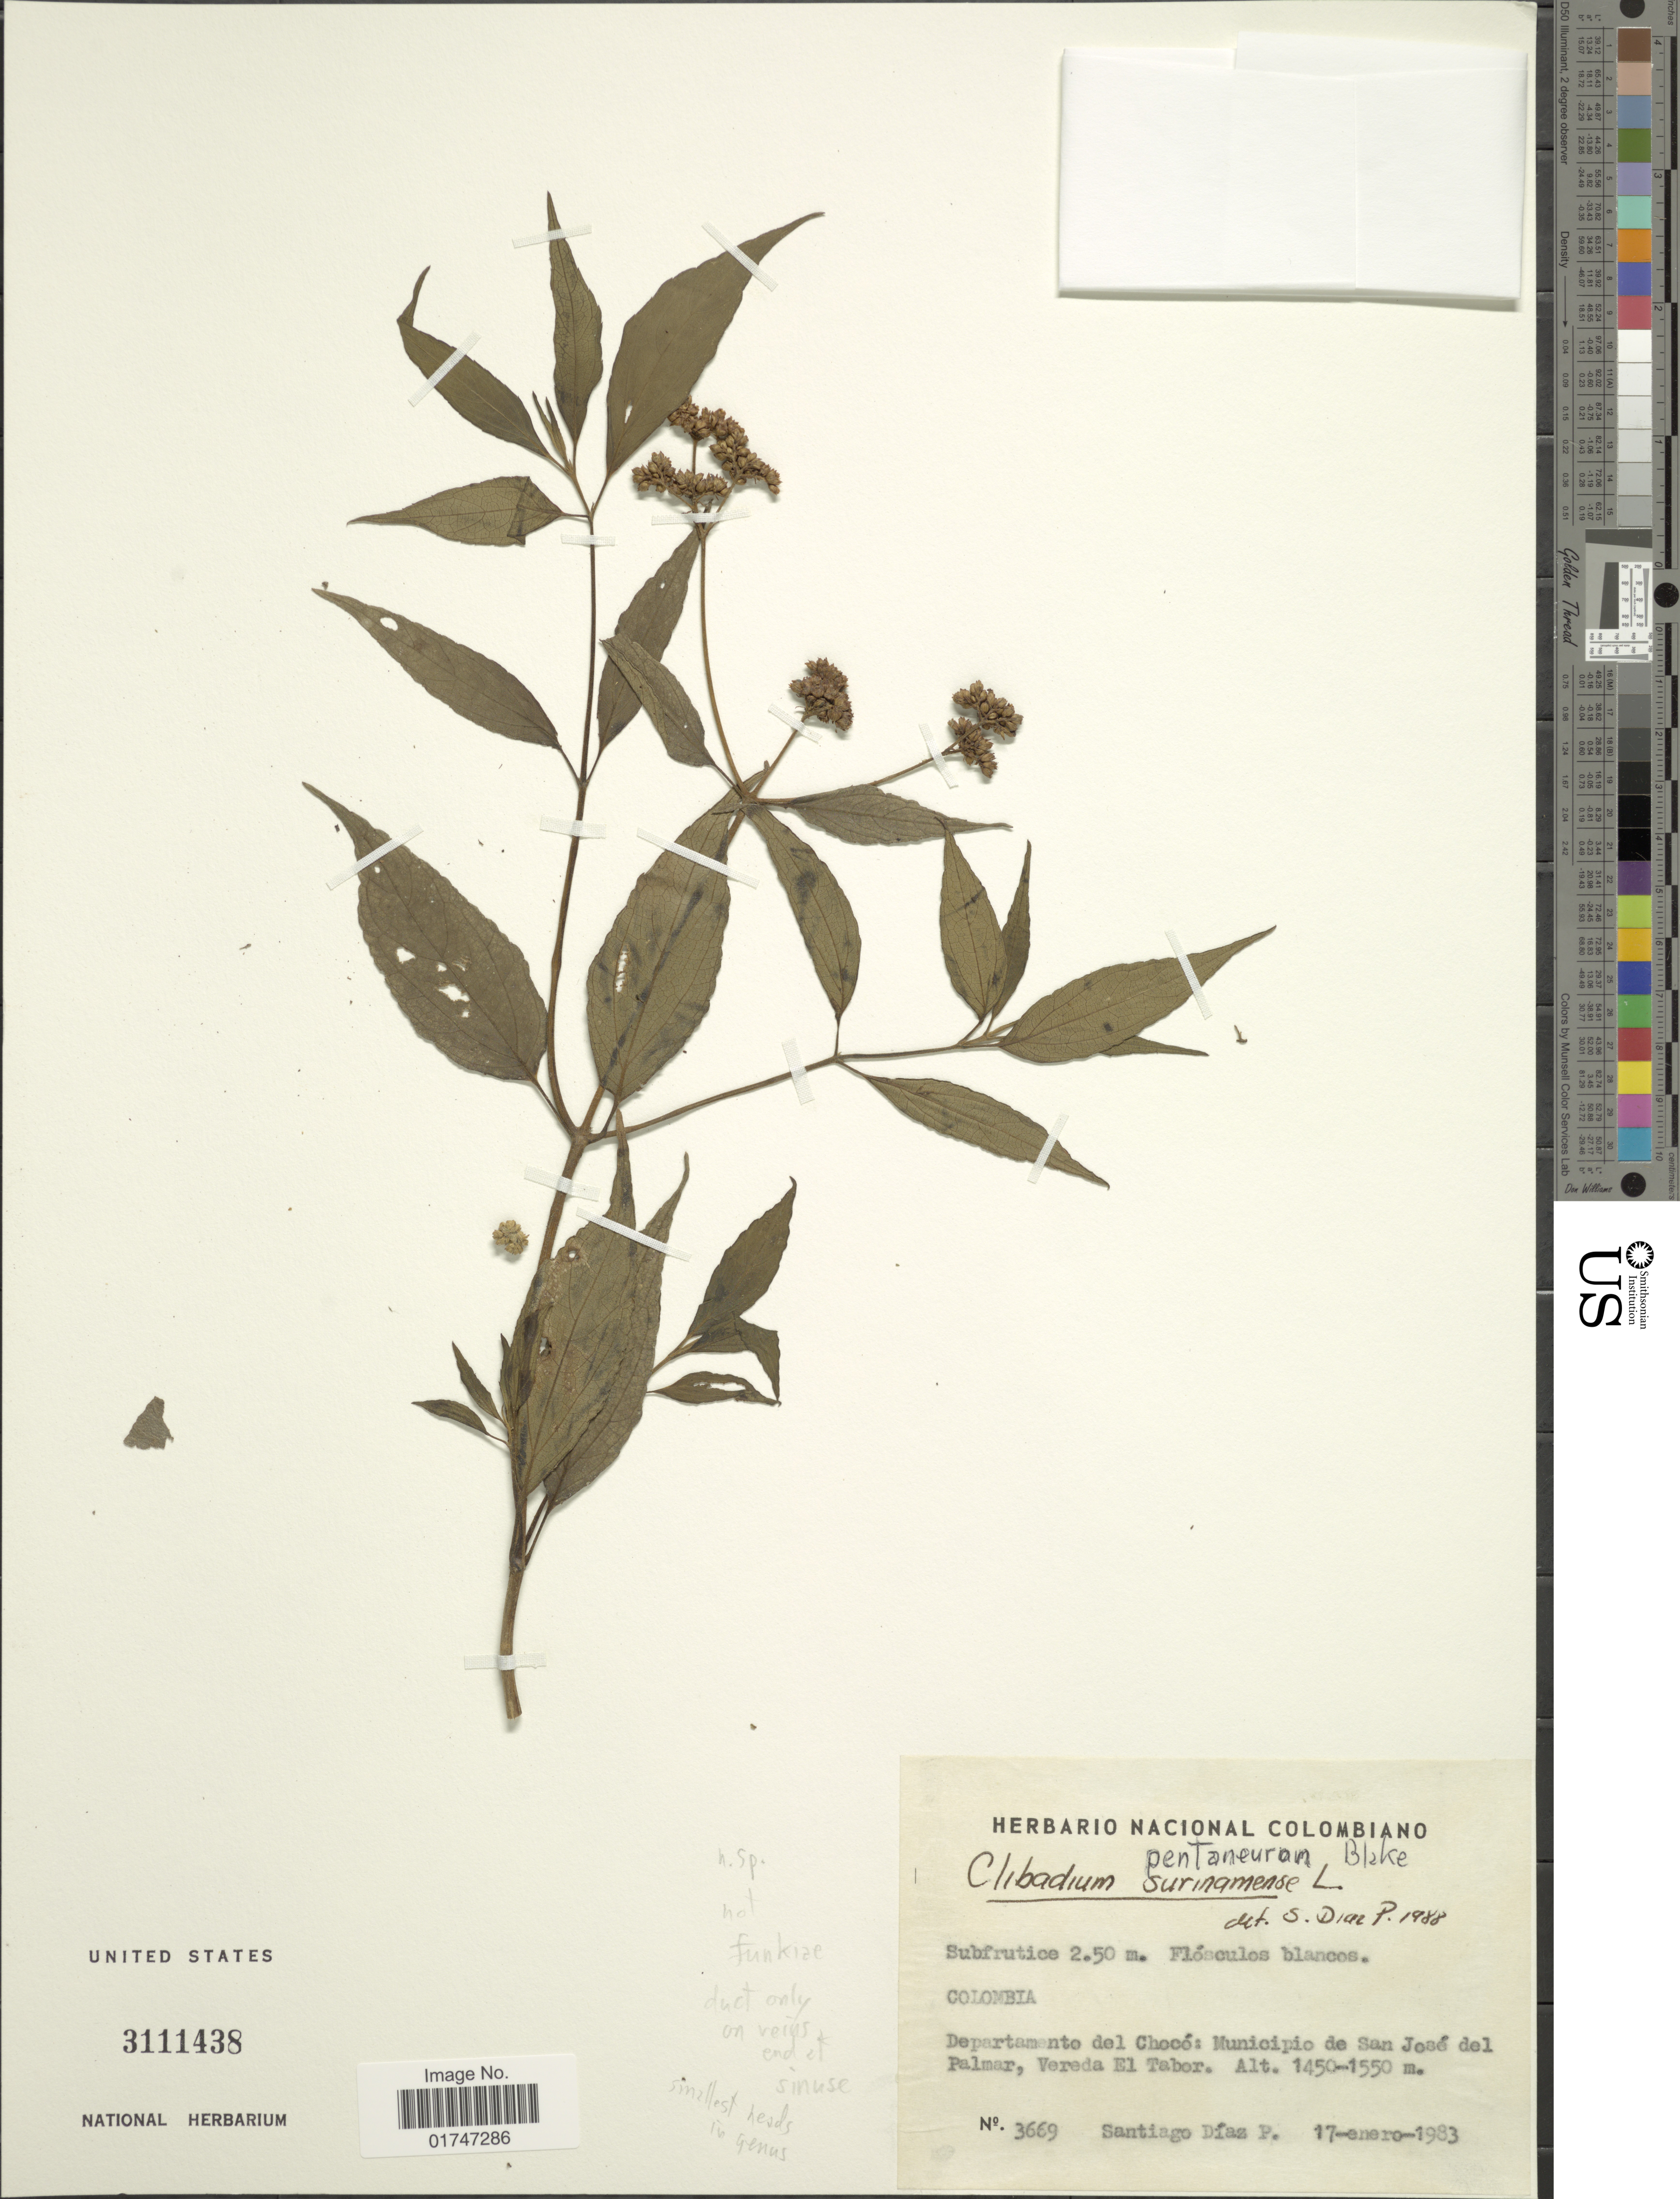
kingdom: Plantae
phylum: Tracheophyta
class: Magnoliopsida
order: Asterales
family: Asteraceae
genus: Clibadium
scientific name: Clibadium sp.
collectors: S. Díaz Píedrahíta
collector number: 3669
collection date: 1983-01-17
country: Colombia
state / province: Chocó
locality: Department del Chocó: Municipio de San José del Palmar, Vereda El Tabor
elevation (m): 1450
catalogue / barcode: US 3111438